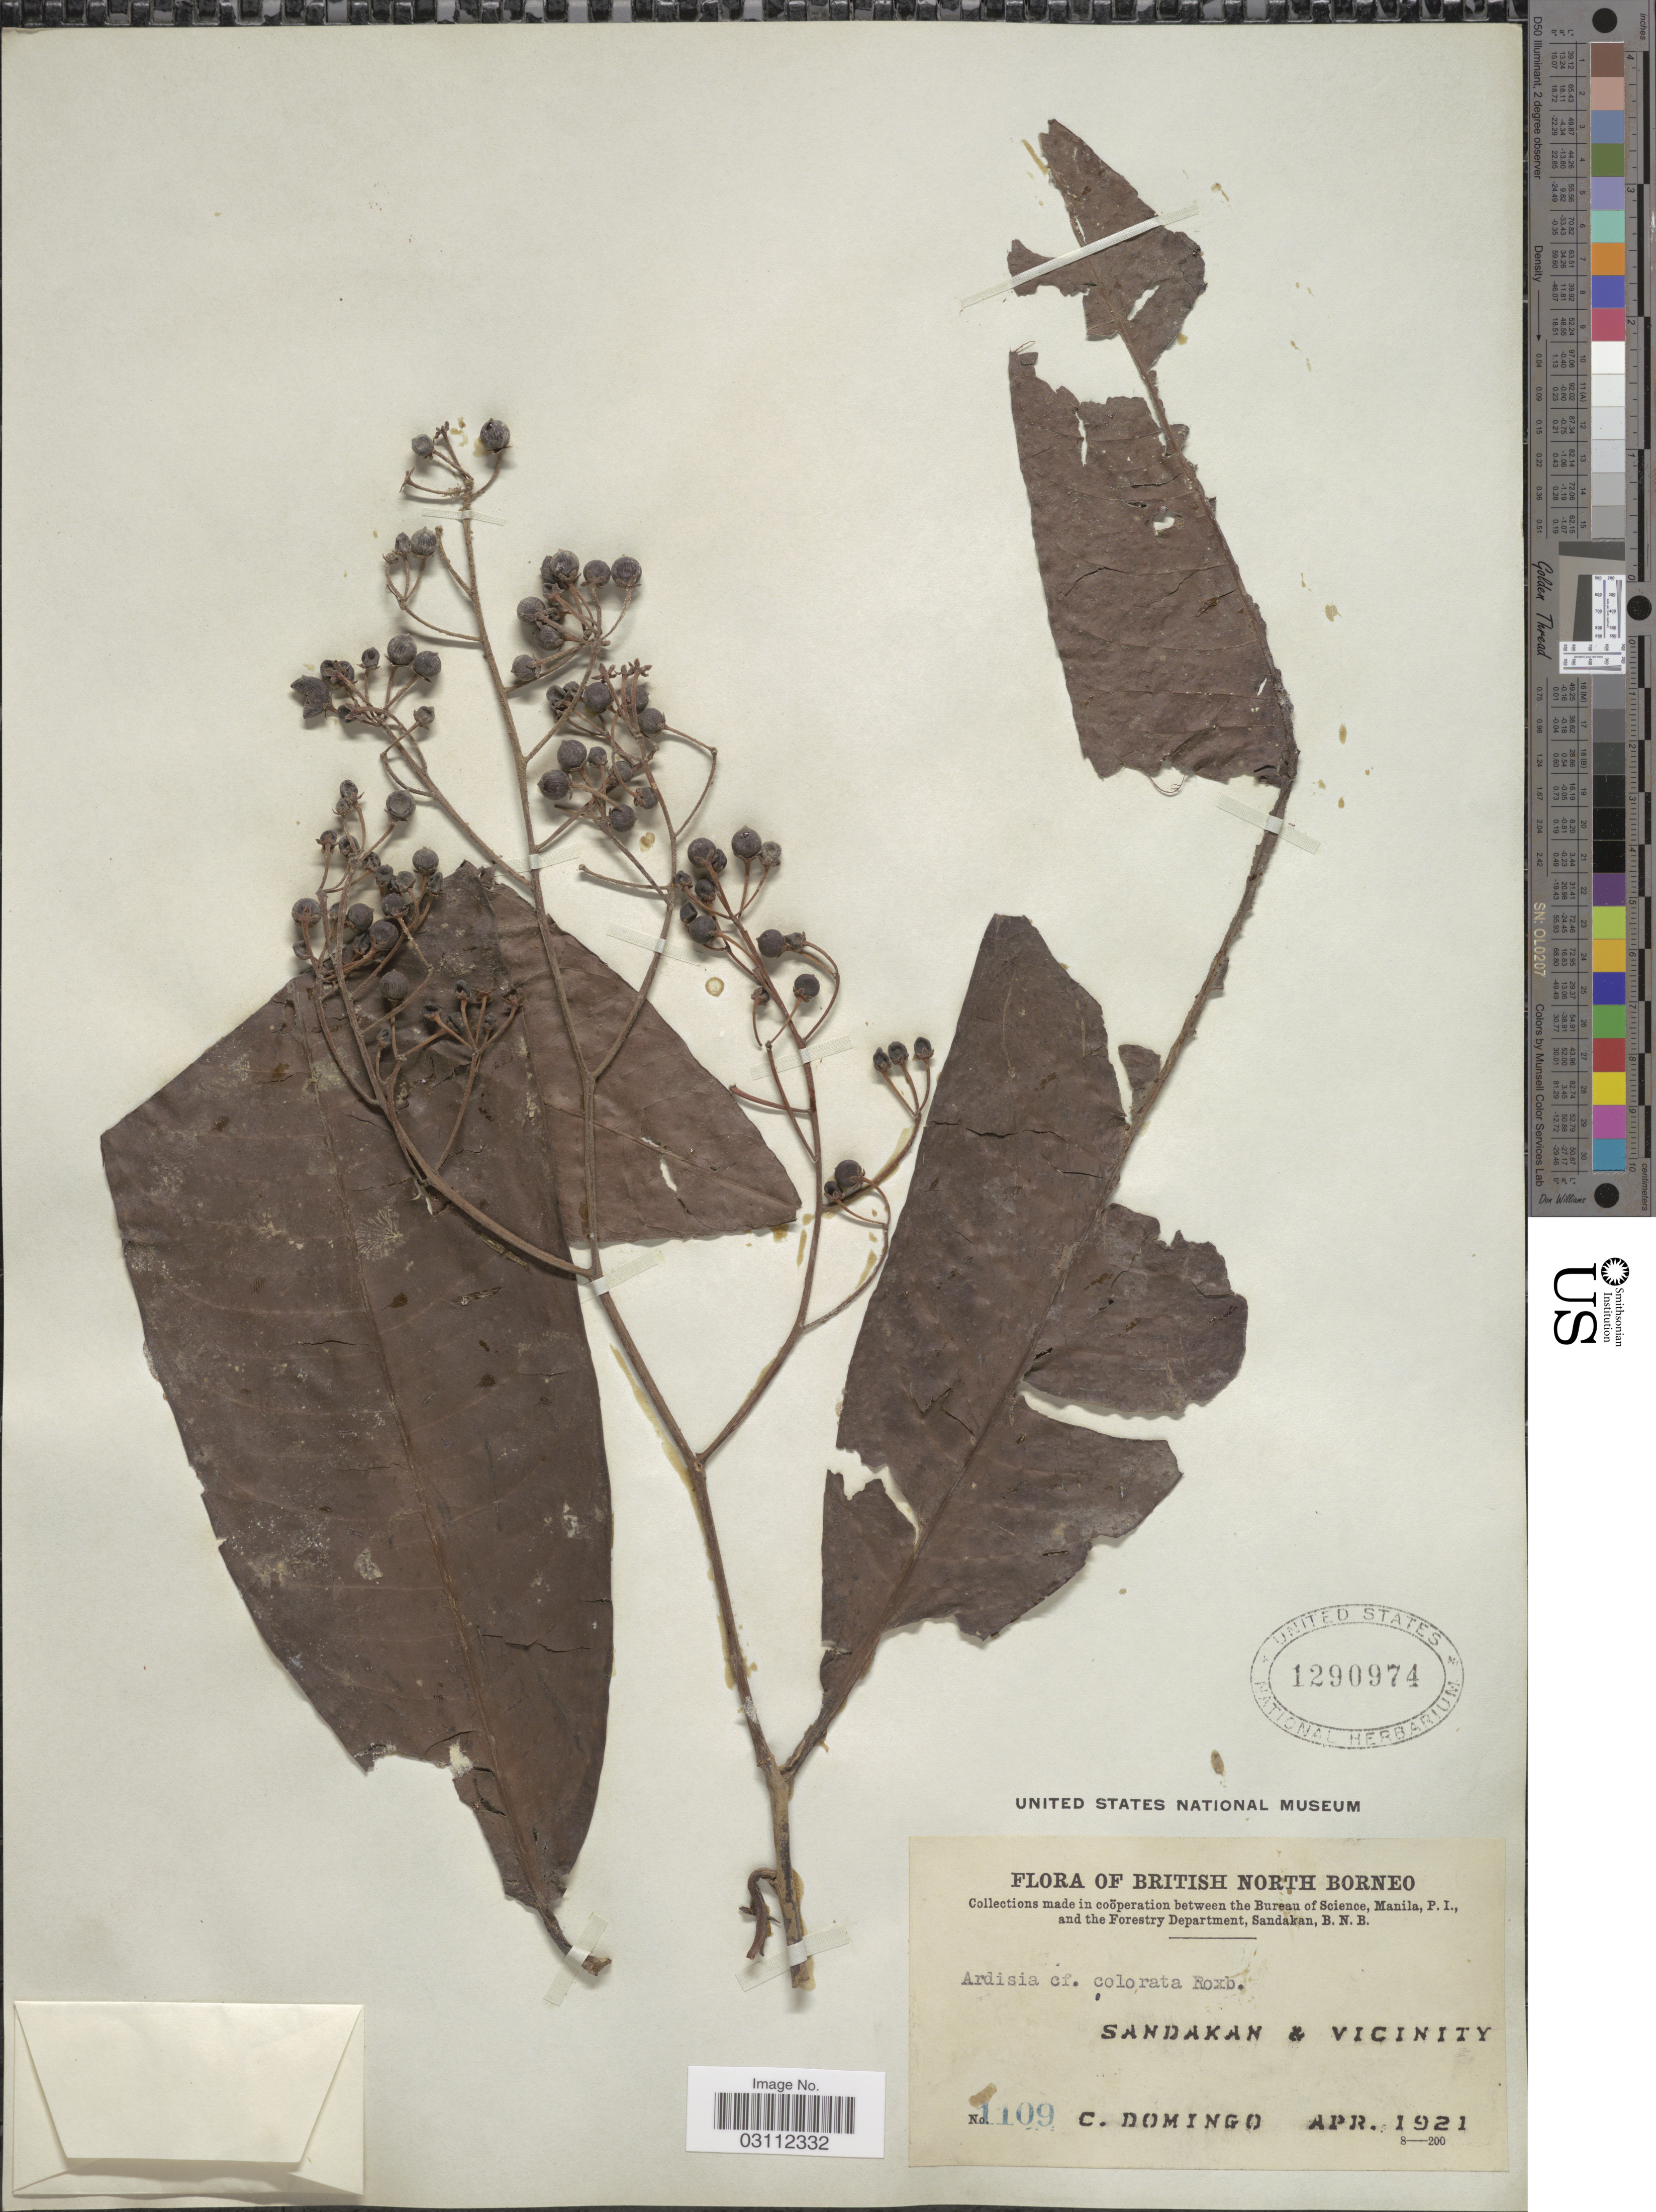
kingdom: Plantae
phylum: Tracheophyta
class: Magnoliopsida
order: Ericales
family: Primulaceae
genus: Ardisia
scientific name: Ardisia colorata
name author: Roxb.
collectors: C. Domingo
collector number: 1109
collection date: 1921-04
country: Malaysia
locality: British North Borneo. Sandakan & Vicinity.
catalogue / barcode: US 1290974